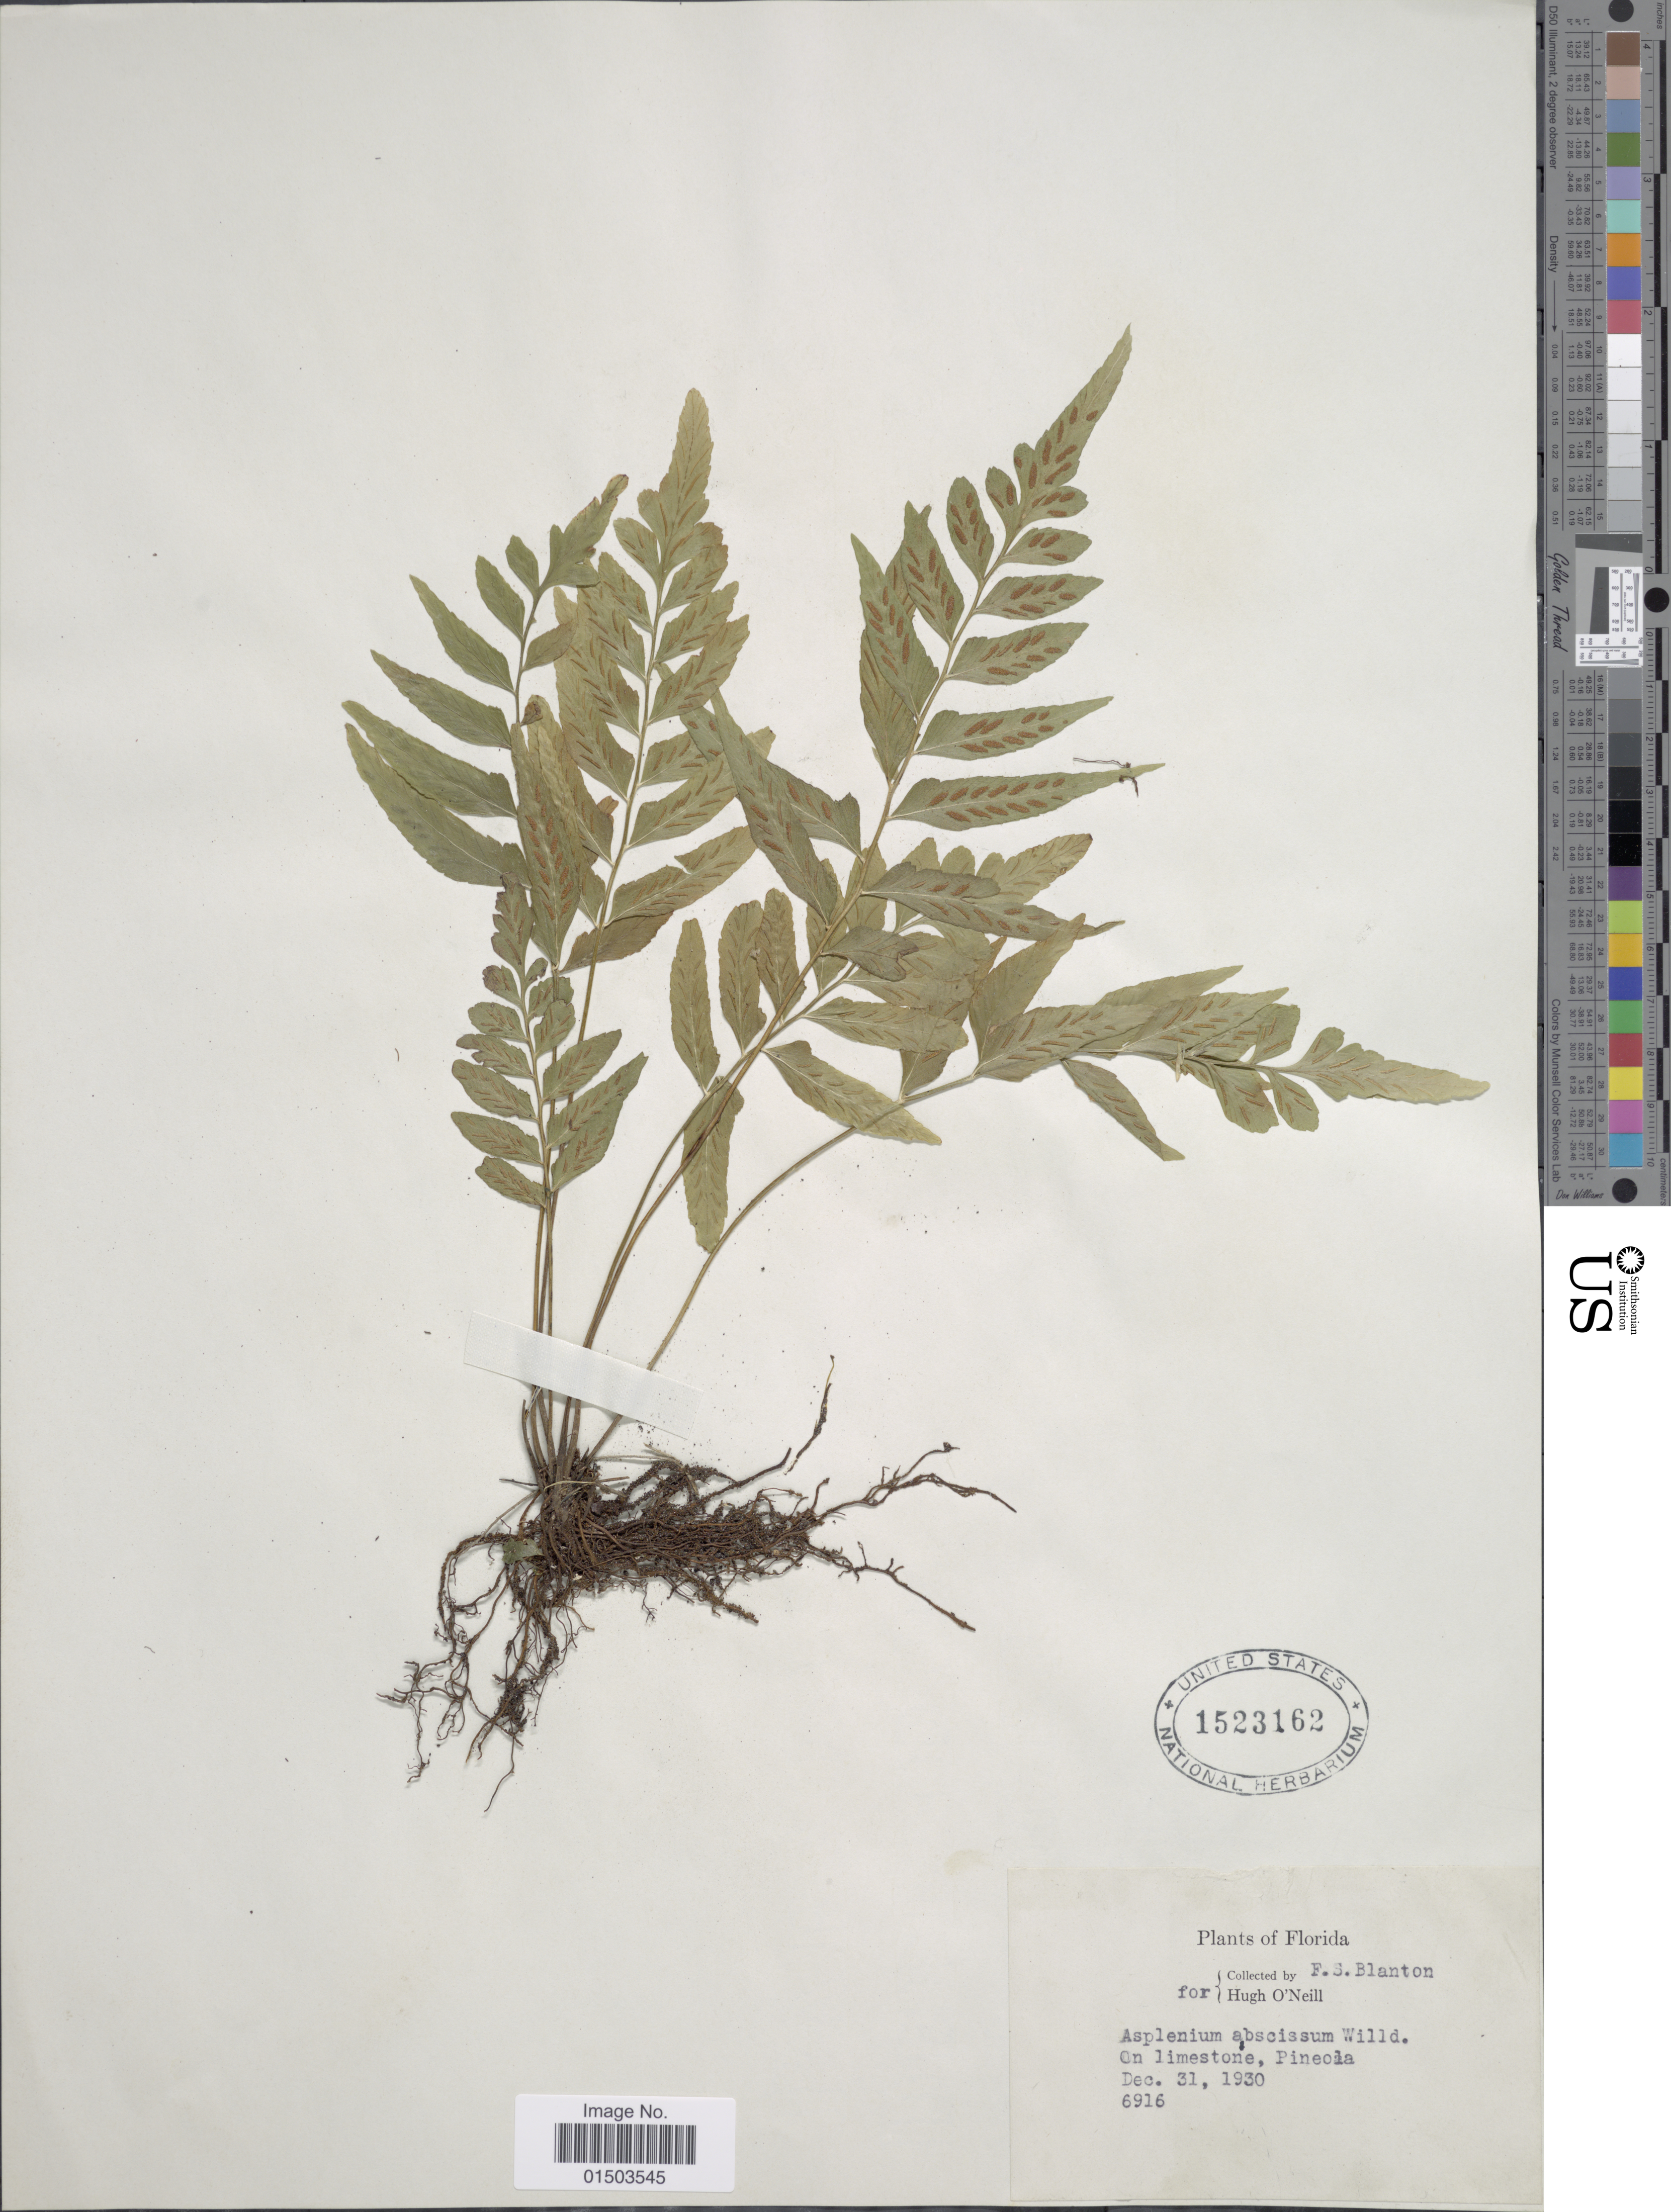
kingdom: Plantae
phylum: Tracheophyta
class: Polypodiopsida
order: Polypodiales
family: Aspleniaceae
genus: Asplenium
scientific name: Asplenium abscissum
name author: Willd.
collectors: F. S. Blanton & H. O'Neill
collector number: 6916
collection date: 1930-12-31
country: United States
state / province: Florida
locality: Florida, On limestone, Pineola.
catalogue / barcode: US 1523162